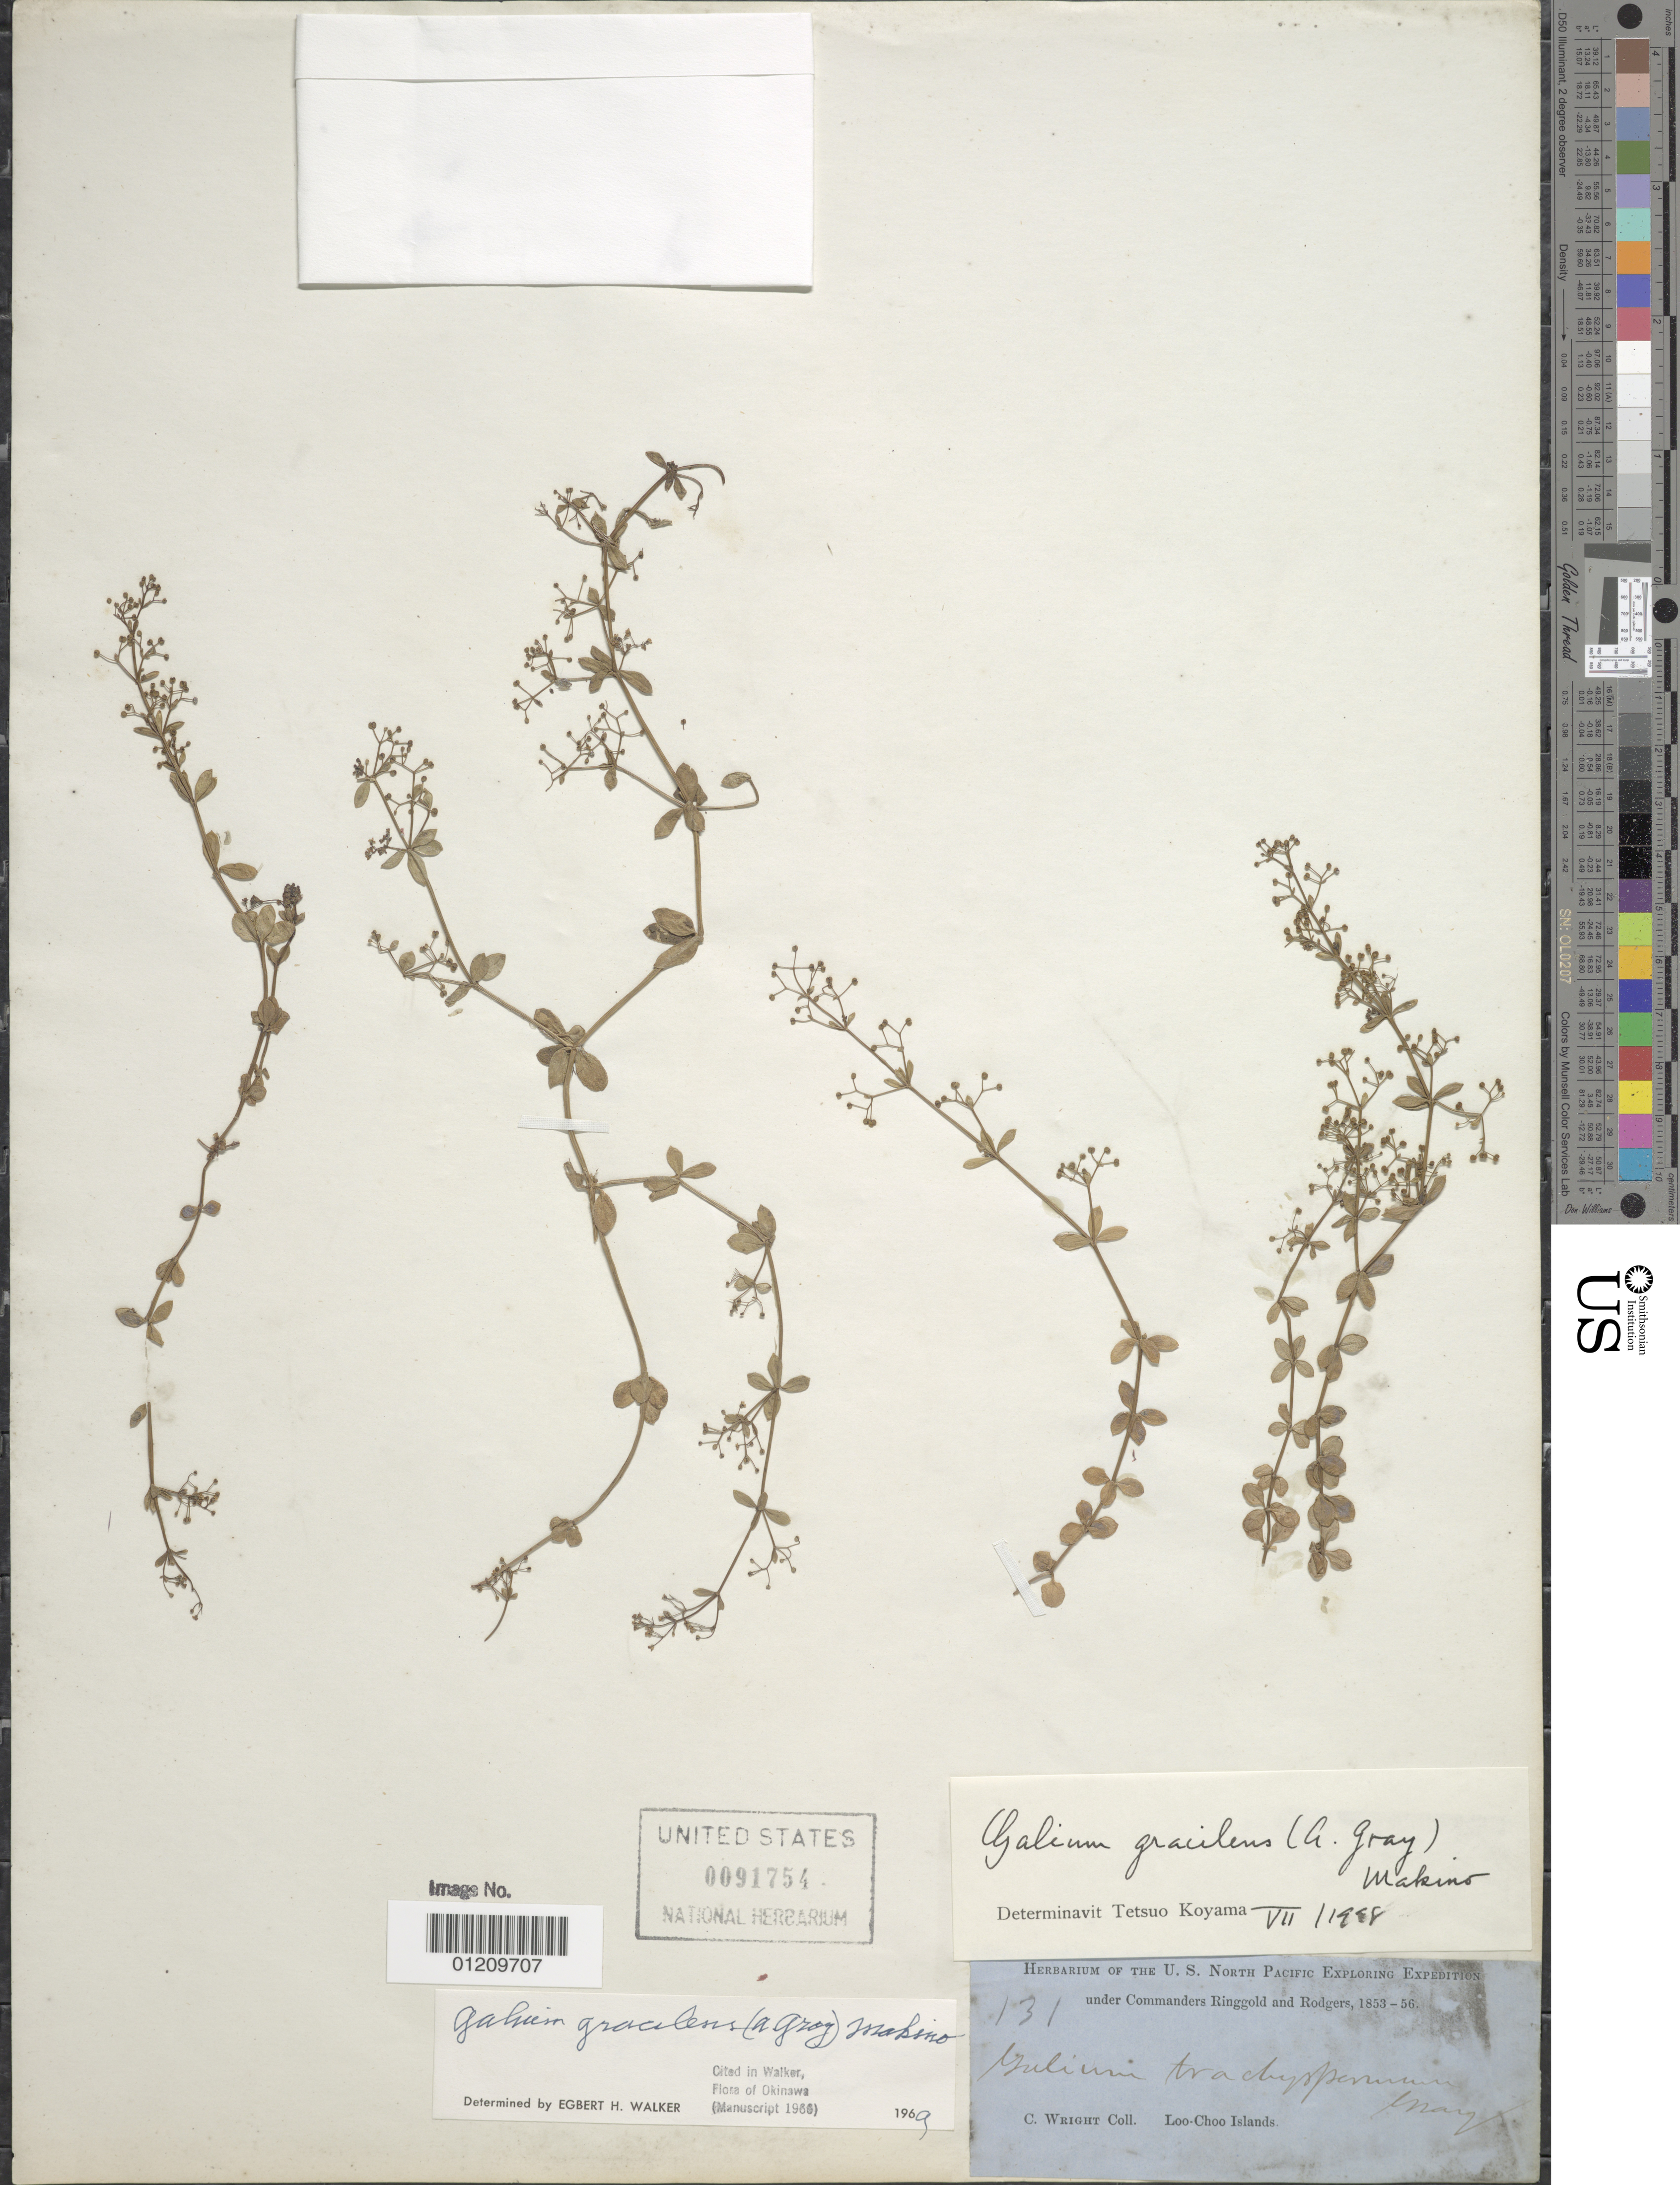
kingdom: Plantae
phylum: Tracheophyta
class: Magnoliopsida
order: Gentianales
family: Rubiaceae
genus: Galium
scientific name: Galium gracilens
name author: (A. Gray) Makino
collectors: C. Wright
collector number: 131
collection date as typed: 1853 to -- --- 1856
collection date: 1853/1856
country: Japan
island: Ryukyu Islands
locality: Loo Choo Islands.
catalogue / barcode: US 91754